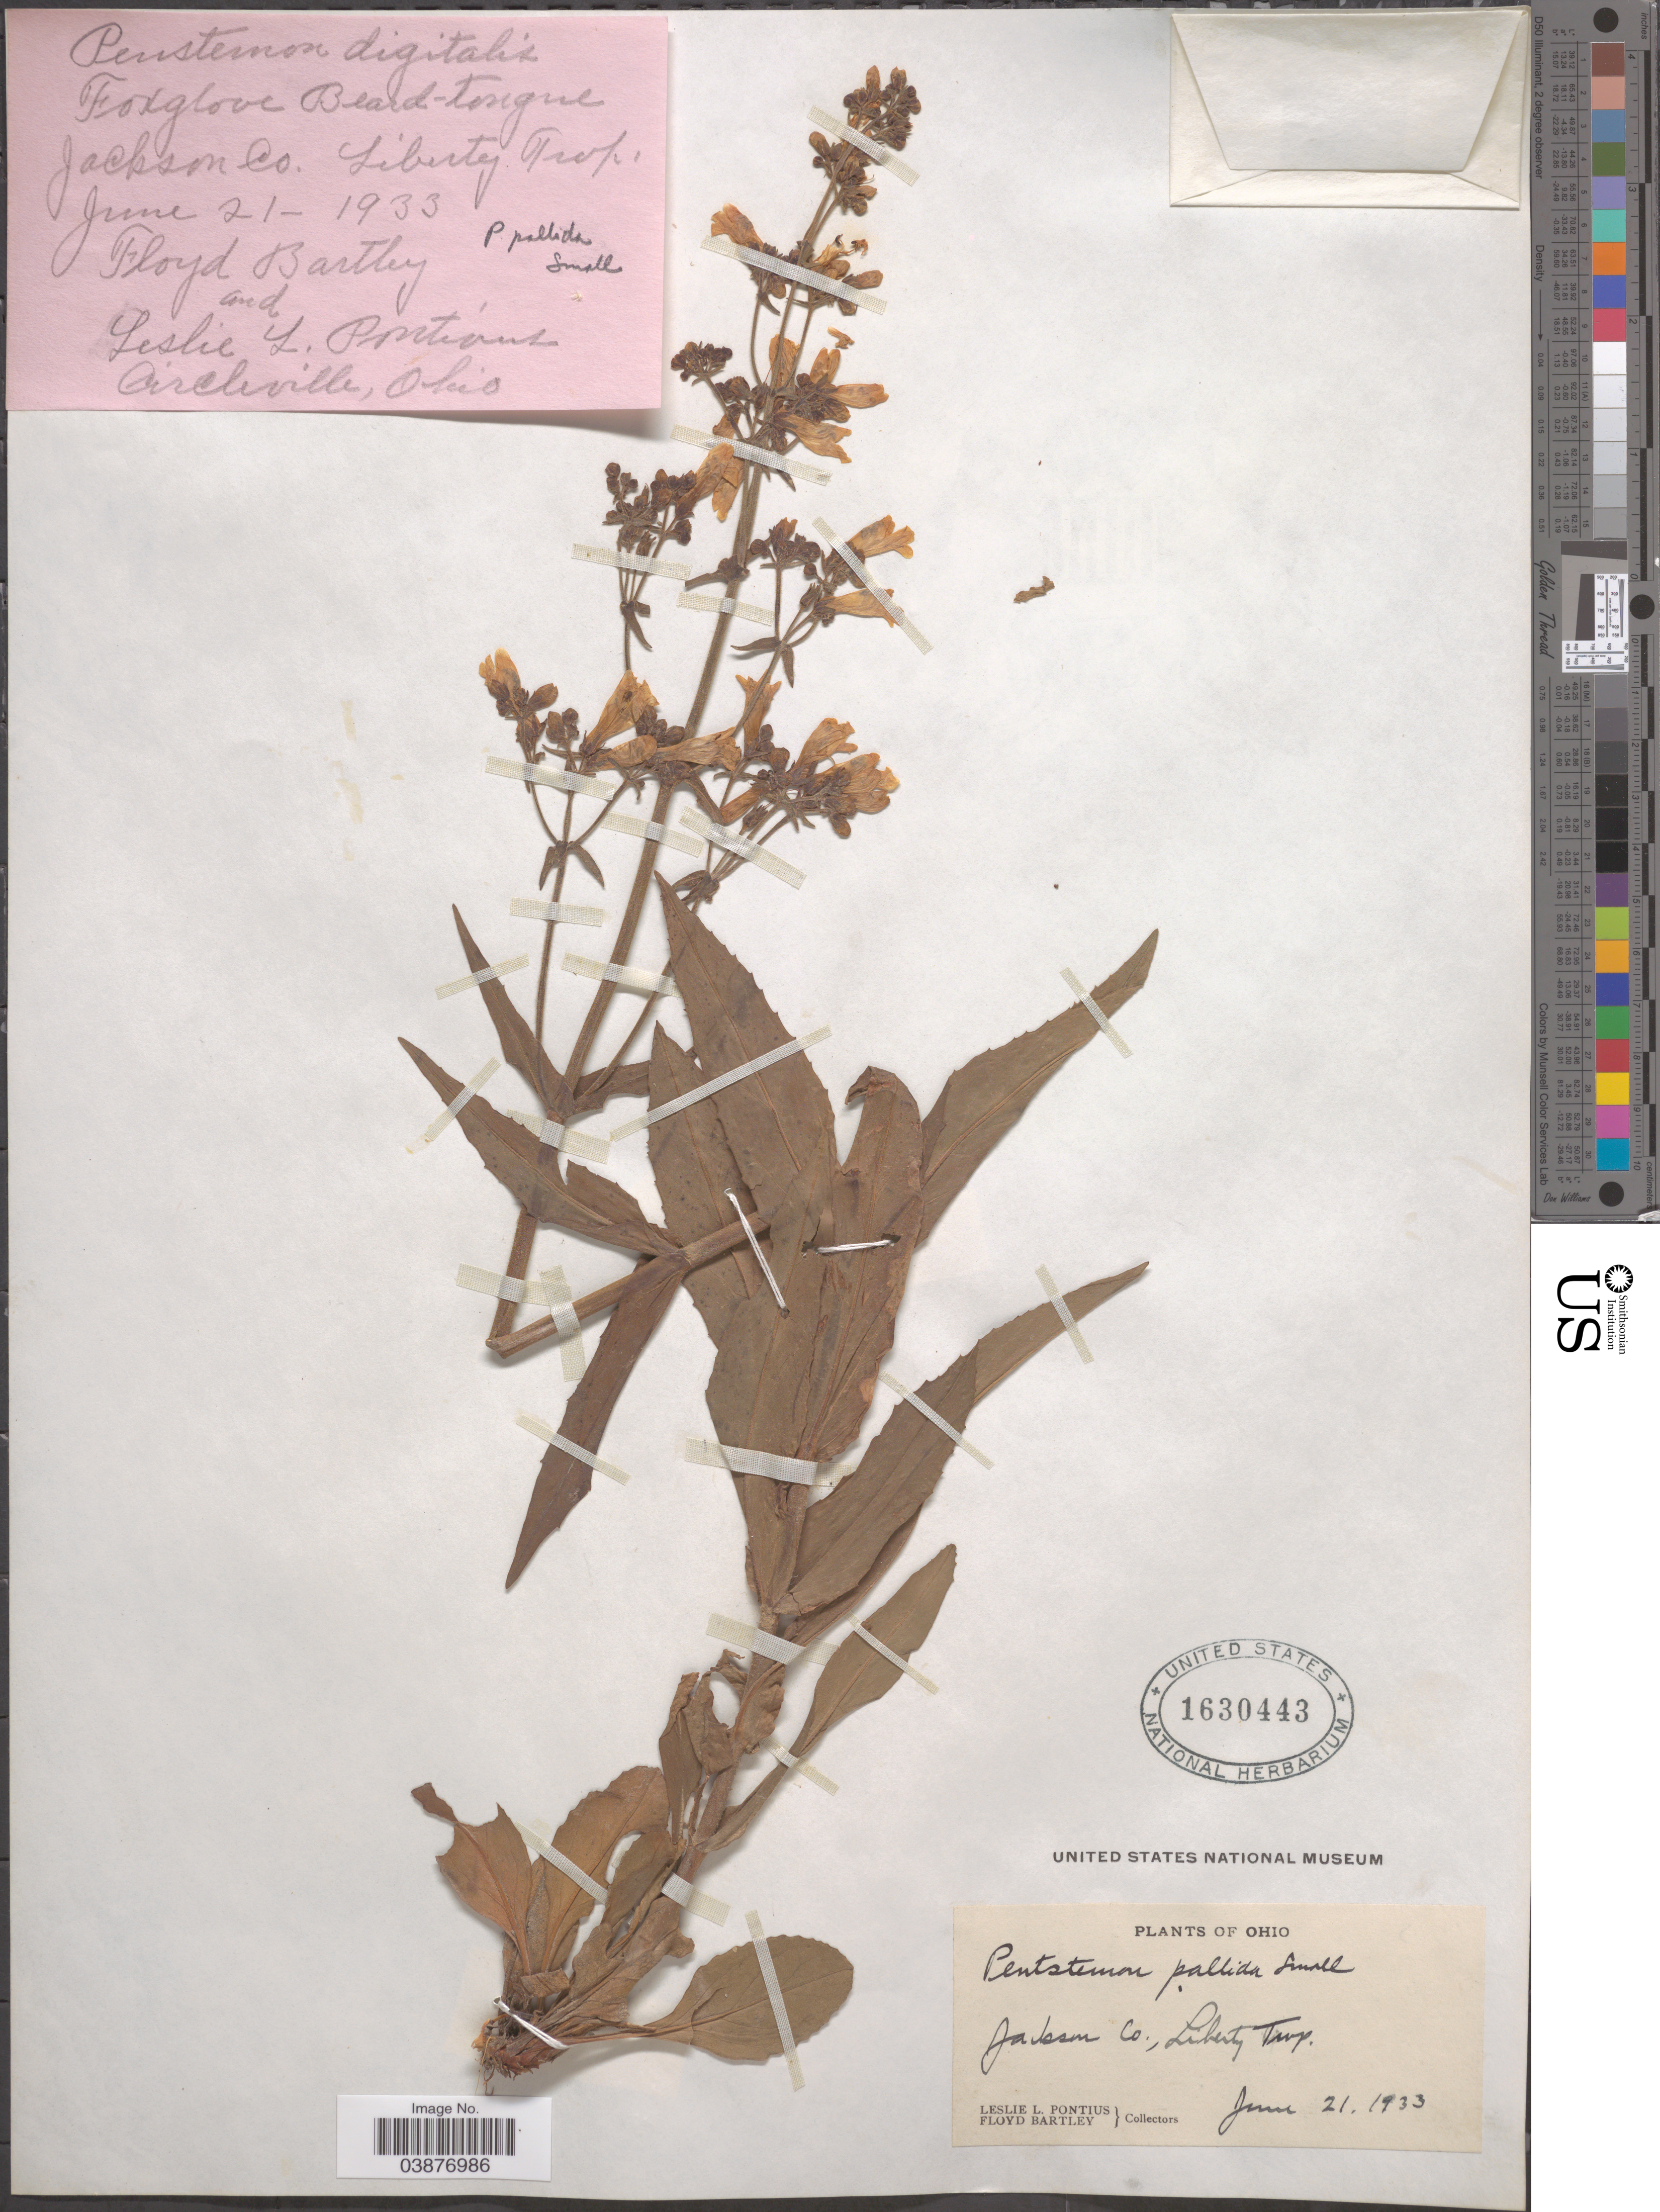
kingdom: Plantae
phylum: Tracheophyta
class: Magnoliopsida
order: Lamiales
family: Plantaginaceae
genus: Penstemon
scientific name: Penstemon pallidus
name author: Small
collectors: L. Pontius & F. Bartley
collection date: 1933-06-21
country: United States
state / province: Ohio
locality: Jackson Co., Liberty Twp.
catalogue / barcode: US 1630443